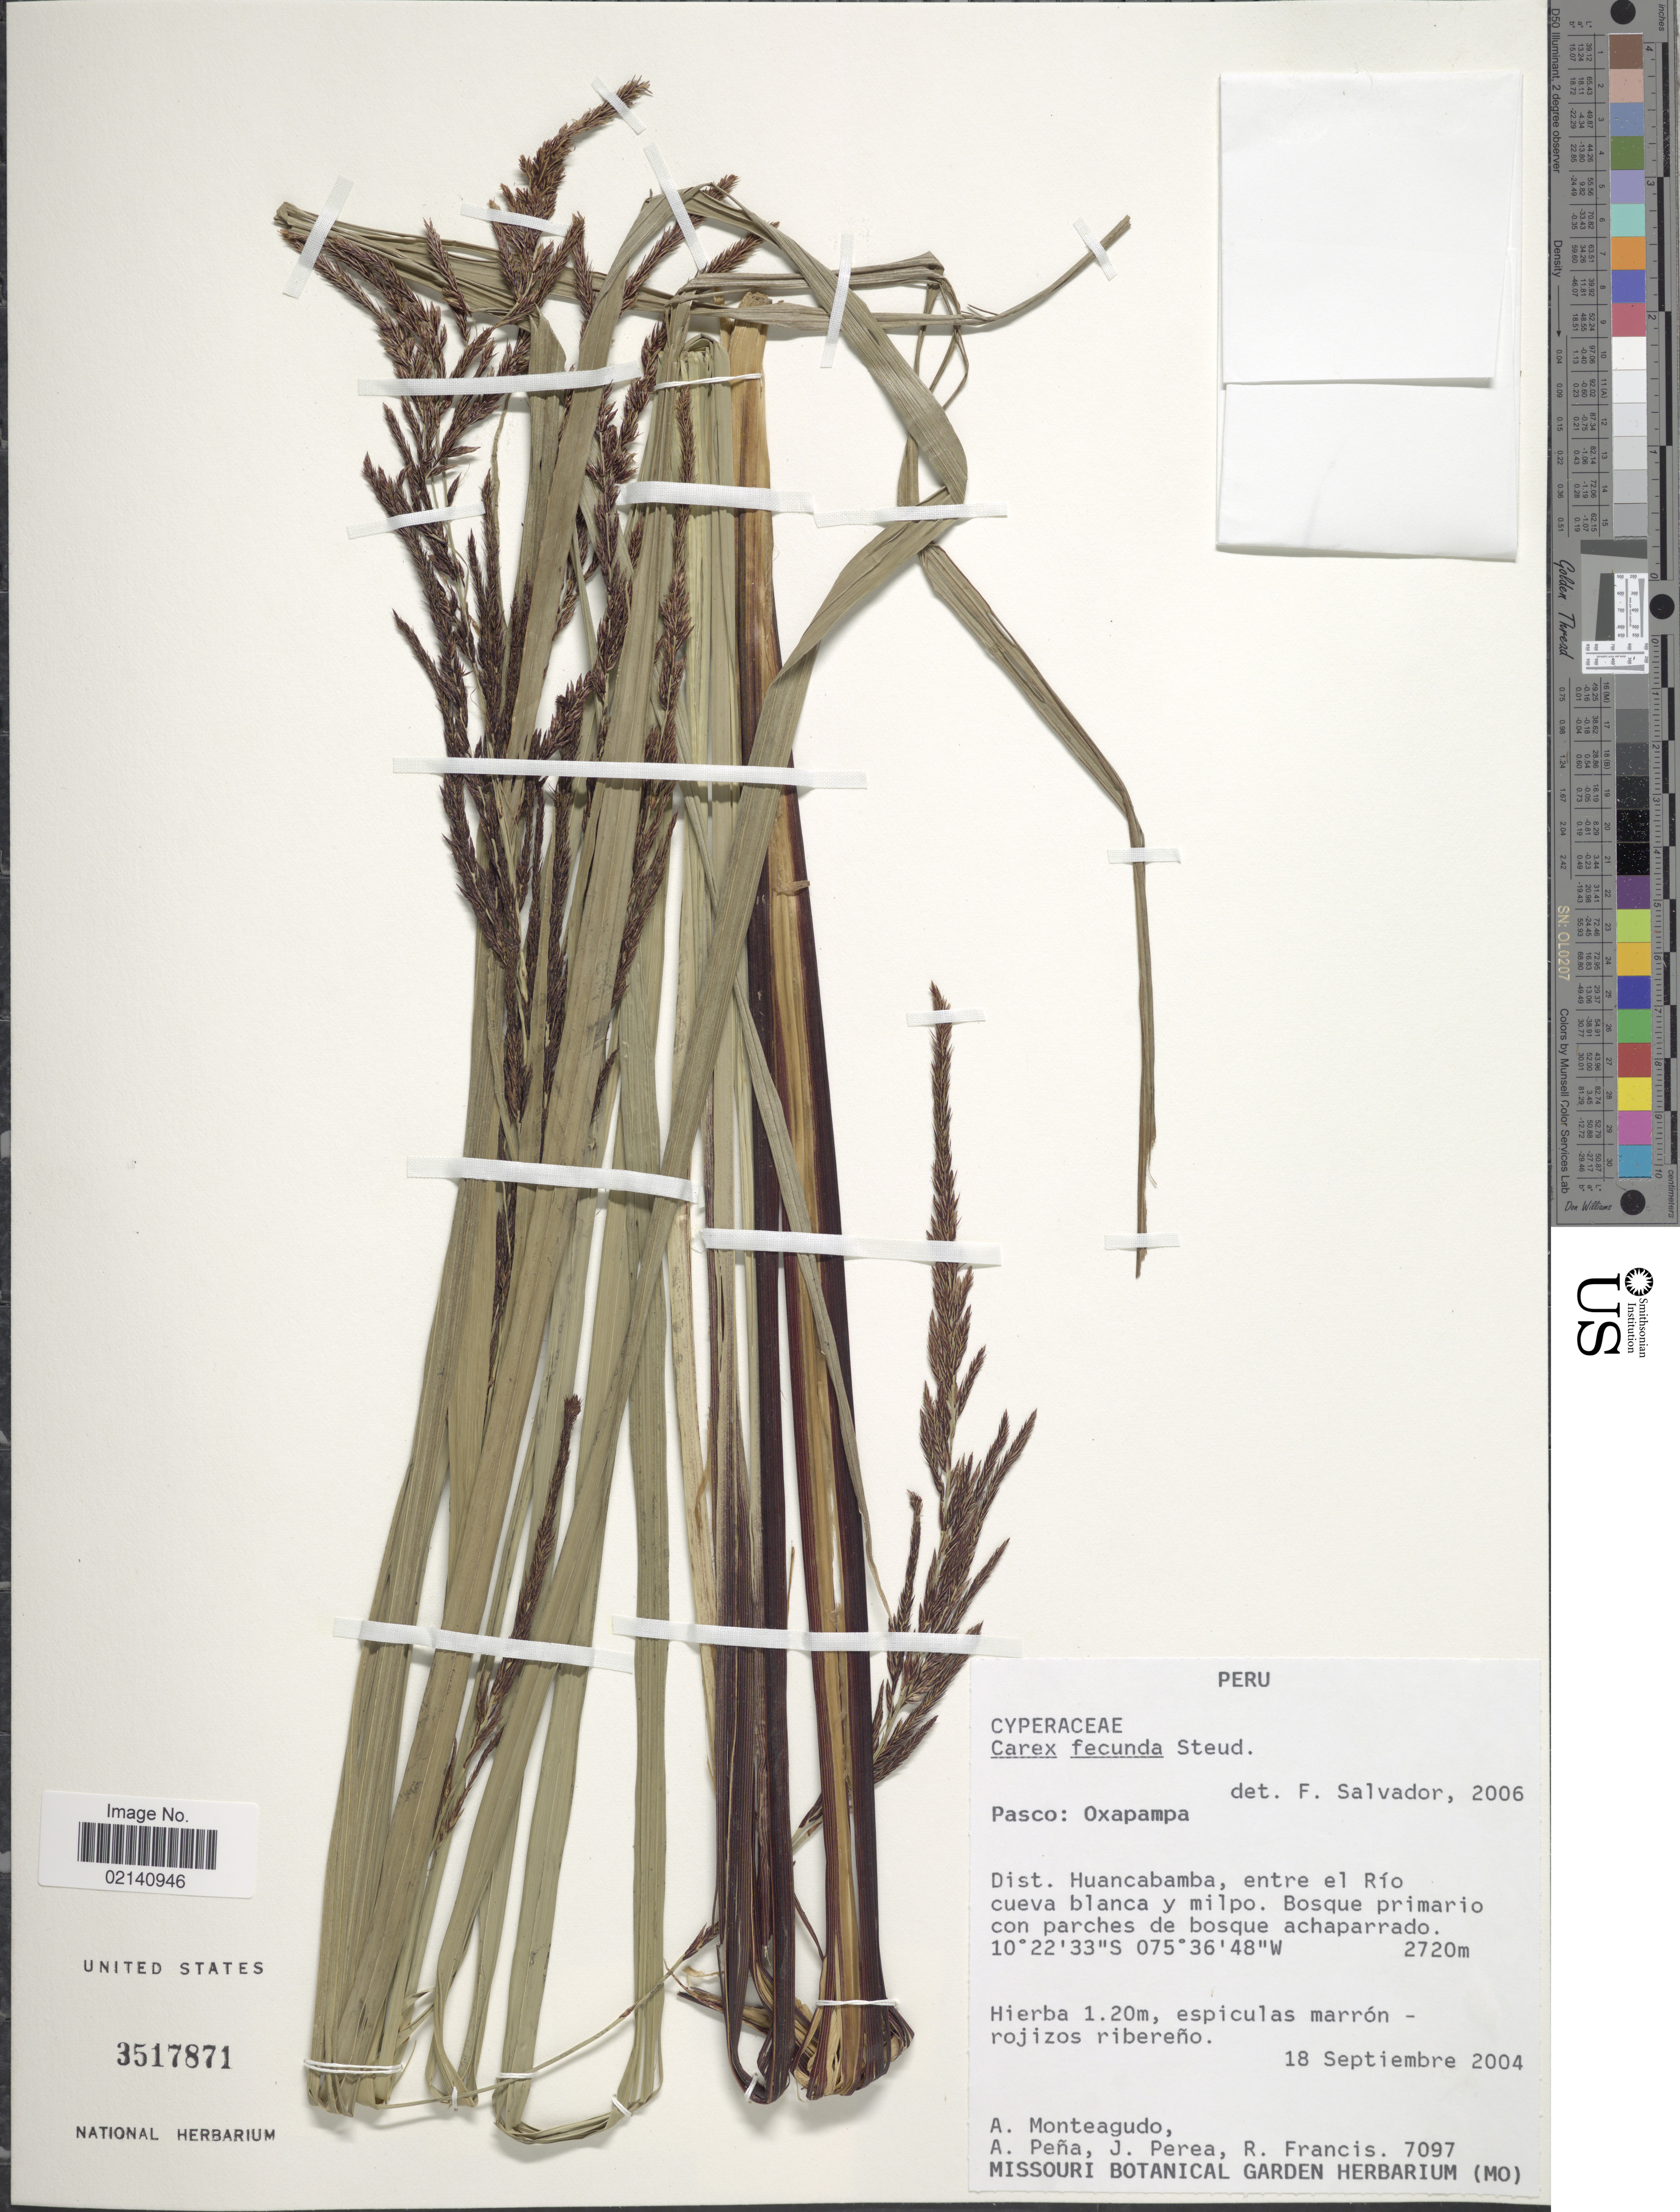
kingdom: Plantae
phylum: Tracheophyta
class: Liliopsida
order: Poales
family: Cyperaceae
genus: Carex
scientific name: Carex fecunda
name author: Steud.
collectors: A. Monteagudo, A. Peña, J. Perea & R. Francis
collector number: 7097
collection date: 2004-09-19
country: Peru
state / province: Pasco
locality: Oxapampa, Dist. Huancabamba, entre el Rio cueva blanca y milpo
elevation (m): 2720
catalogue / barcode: US 3517871